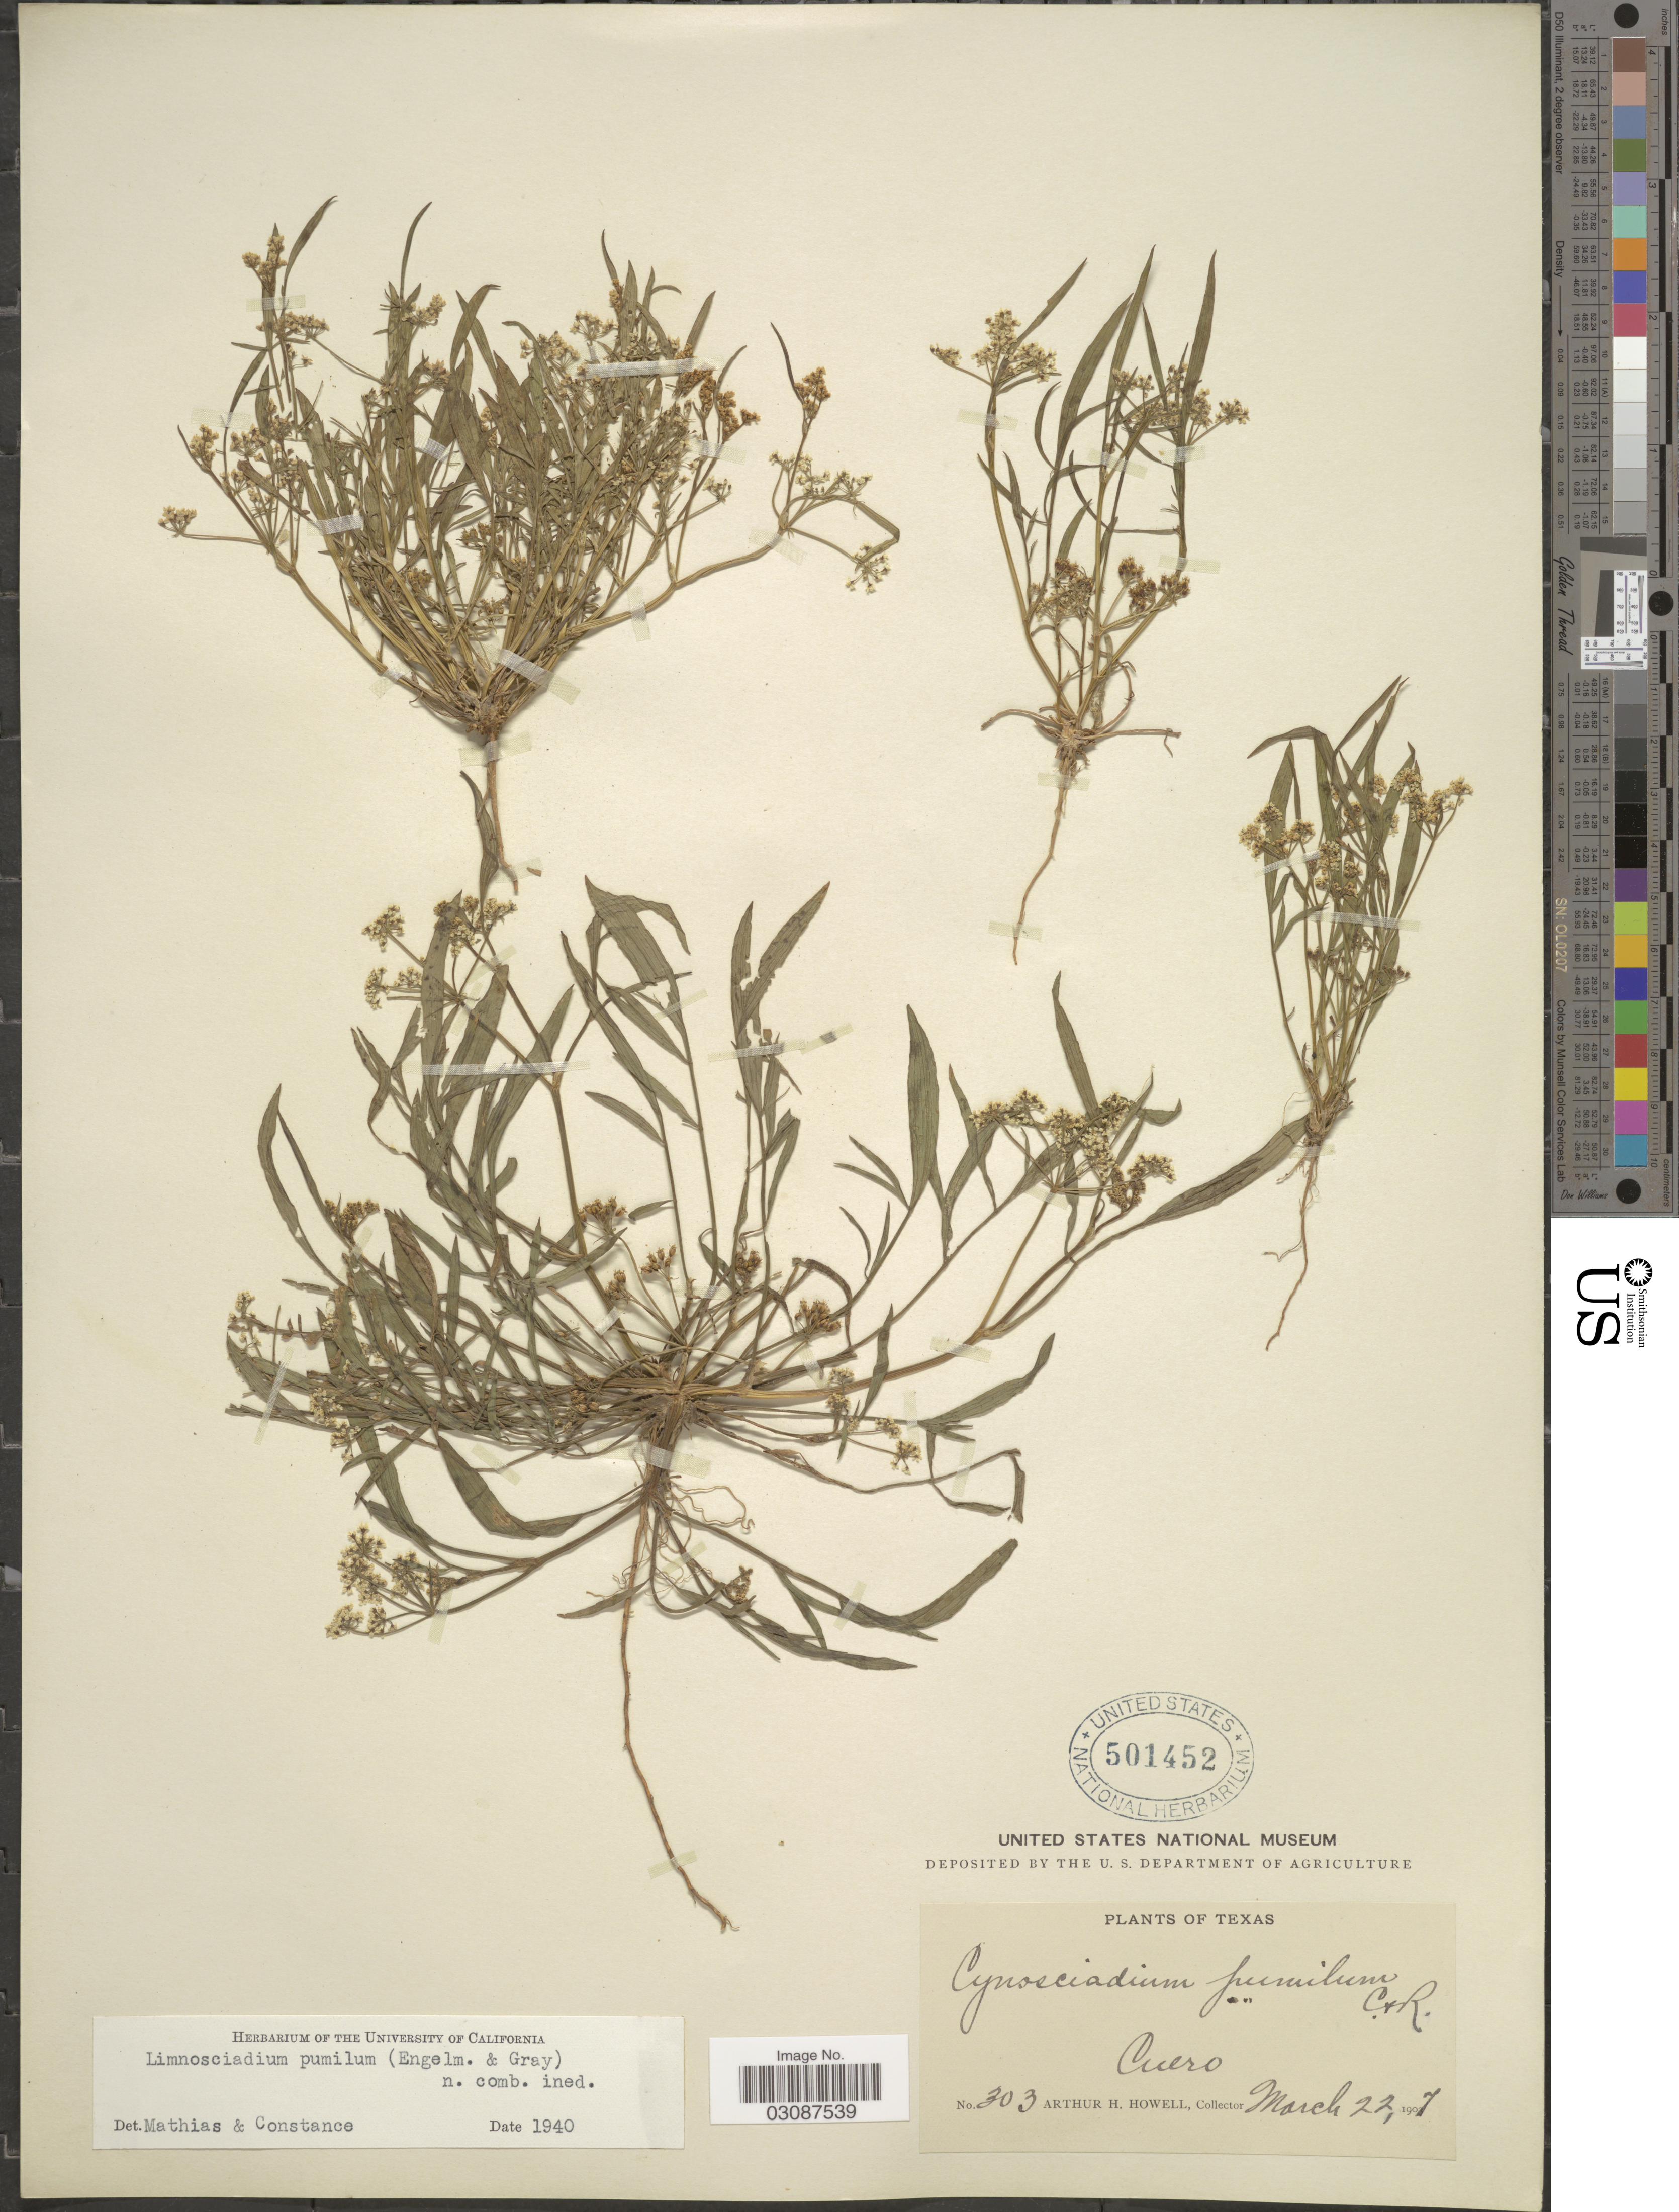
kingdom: Plantae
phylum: Tracheophyta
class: Magnoliopsida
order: Apiales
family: Apiaceae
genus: Limnosciadium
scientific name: Limnosciadium pumilum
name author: (Engelm. & A. Gray) Mathias & Constance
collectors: A. H. Howell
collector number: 303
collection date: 1907-03-22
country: United States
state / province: Texas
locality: Cuero.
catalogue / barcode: US 501452